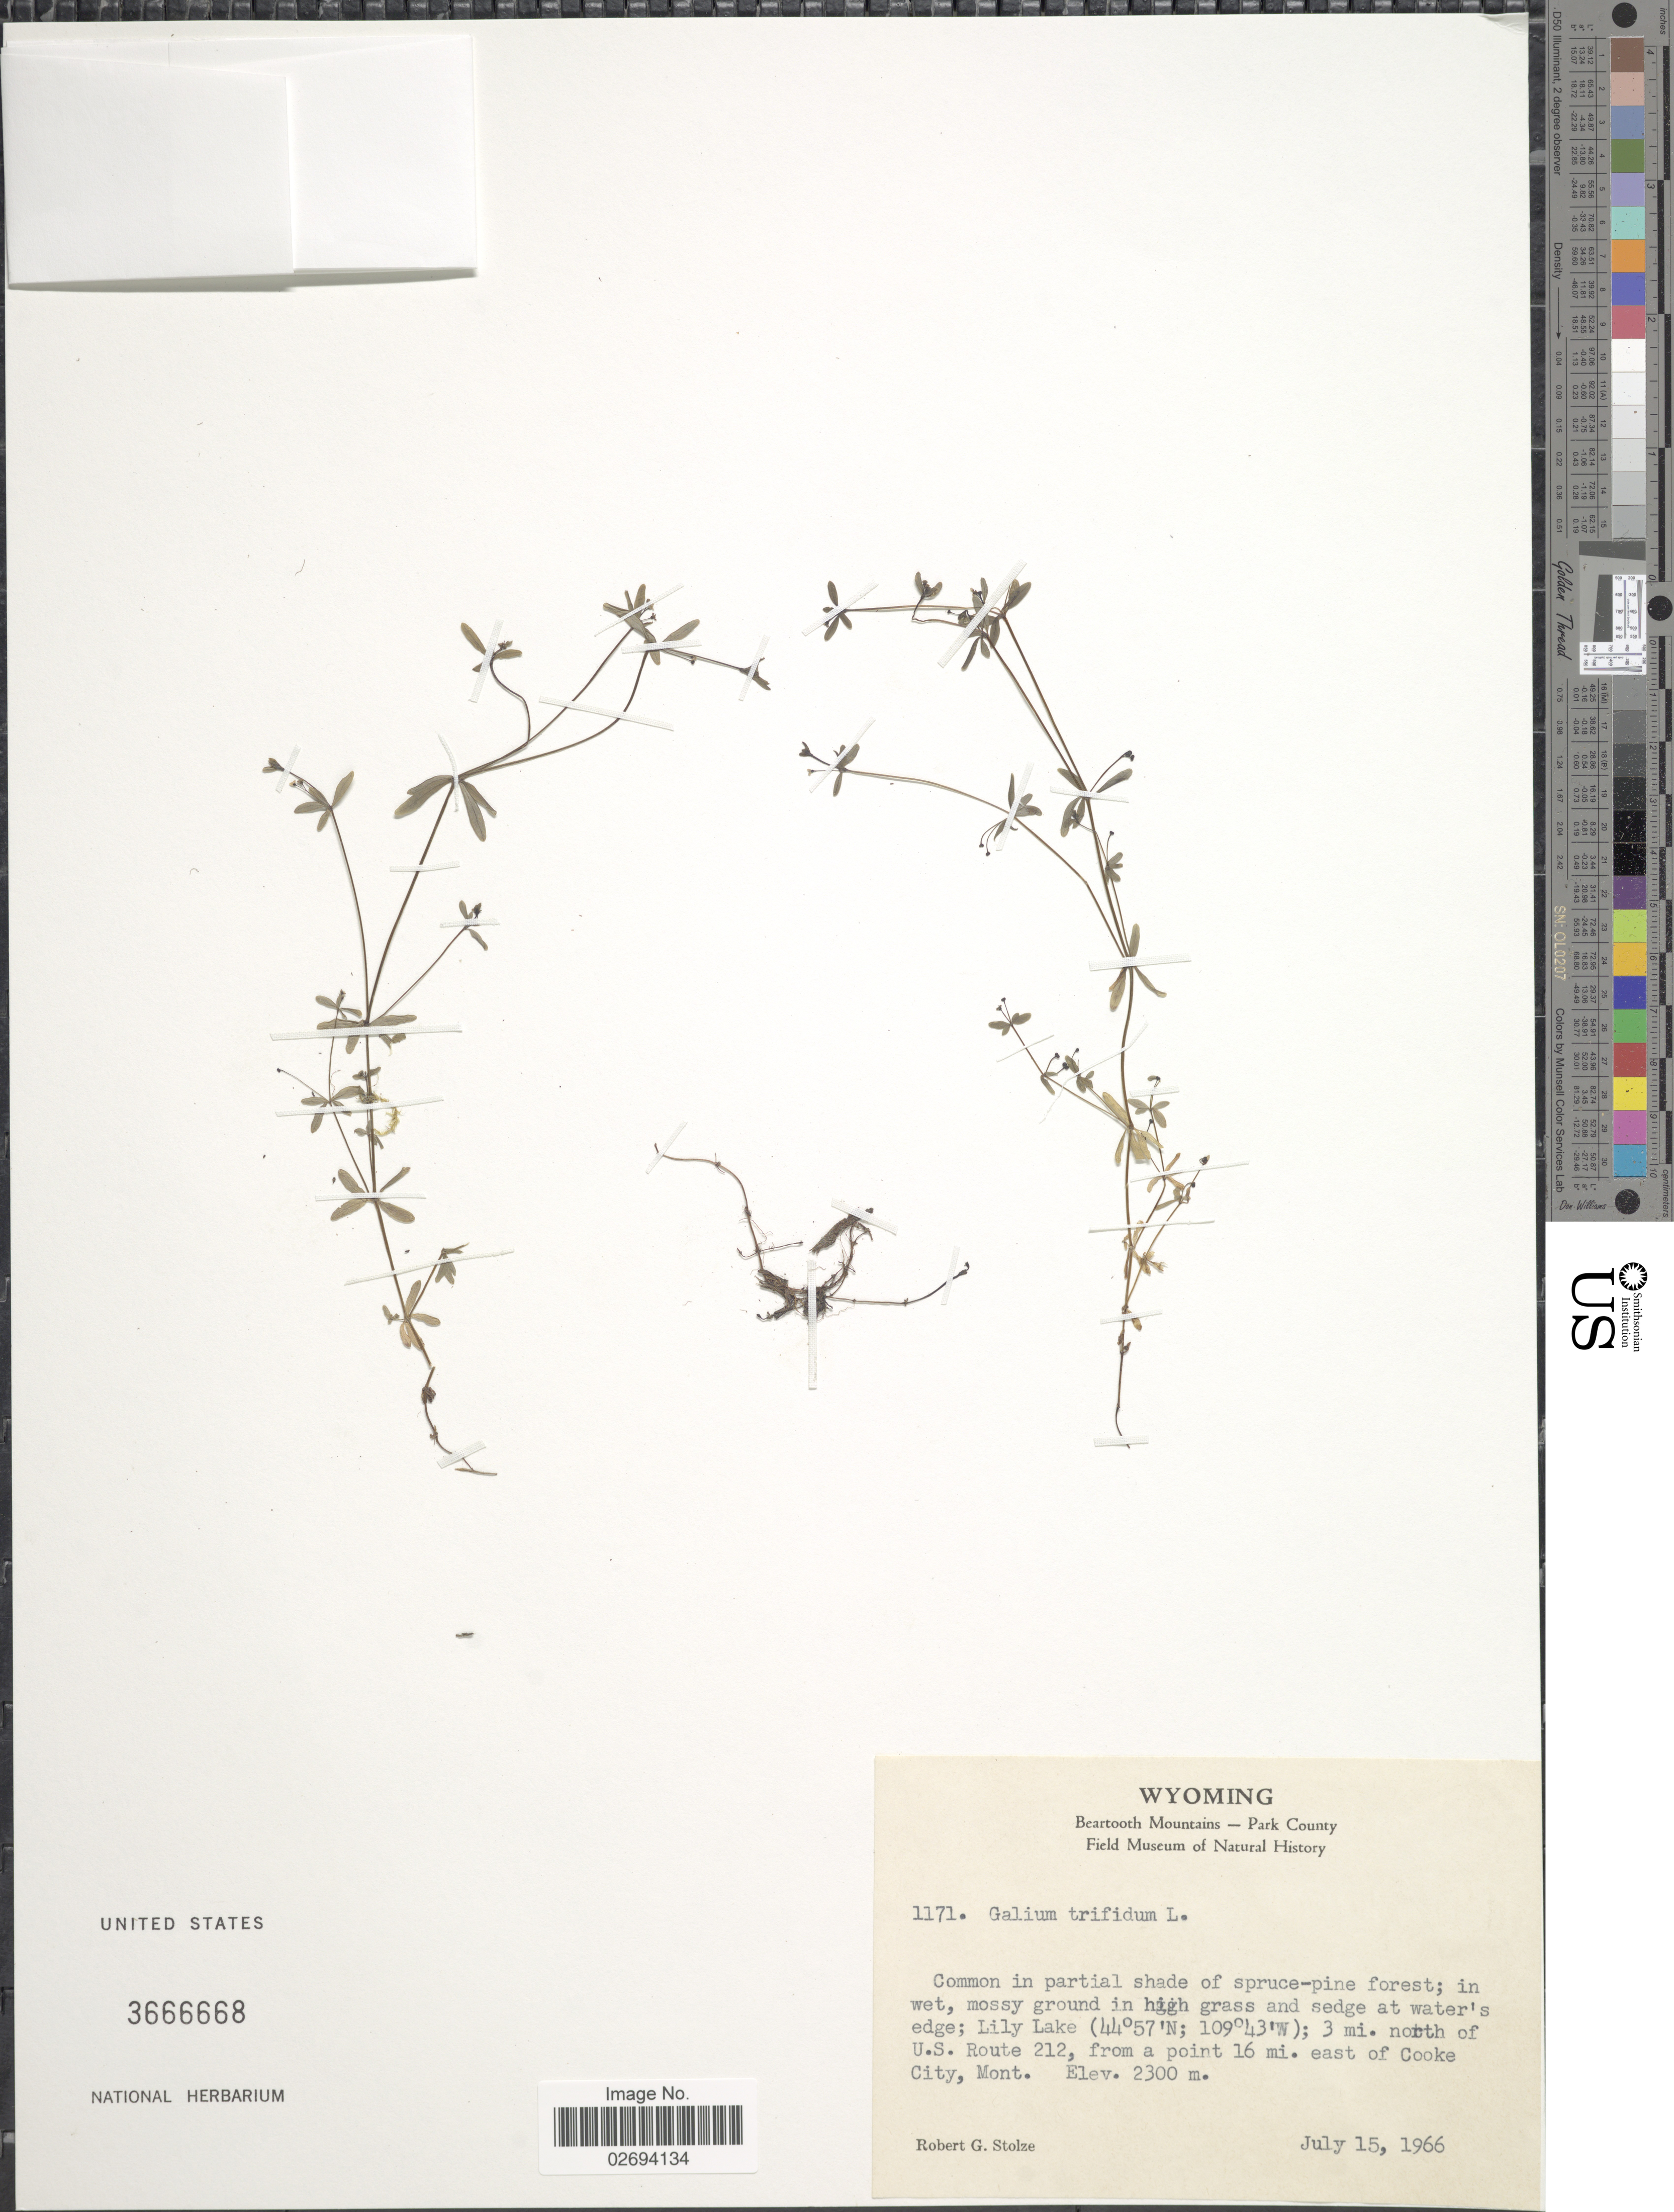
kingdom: Plantae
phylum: Tracheophyta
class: Magnoliopsida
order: Gentianales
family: Rubiaceae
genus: Galium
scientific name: Galium trifidum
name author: L.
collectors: R. G. Stolze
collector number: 1171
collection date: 1966-07-15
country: United States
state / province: Wyoming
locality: Beartooth Mountains, Park County, in high grass and sedge at water's edge; Lily Lake; 3 mi. north of U.S. Route 212, from a point 16 mi. east of Cooke City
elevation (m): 2300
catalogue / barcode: US 3666668